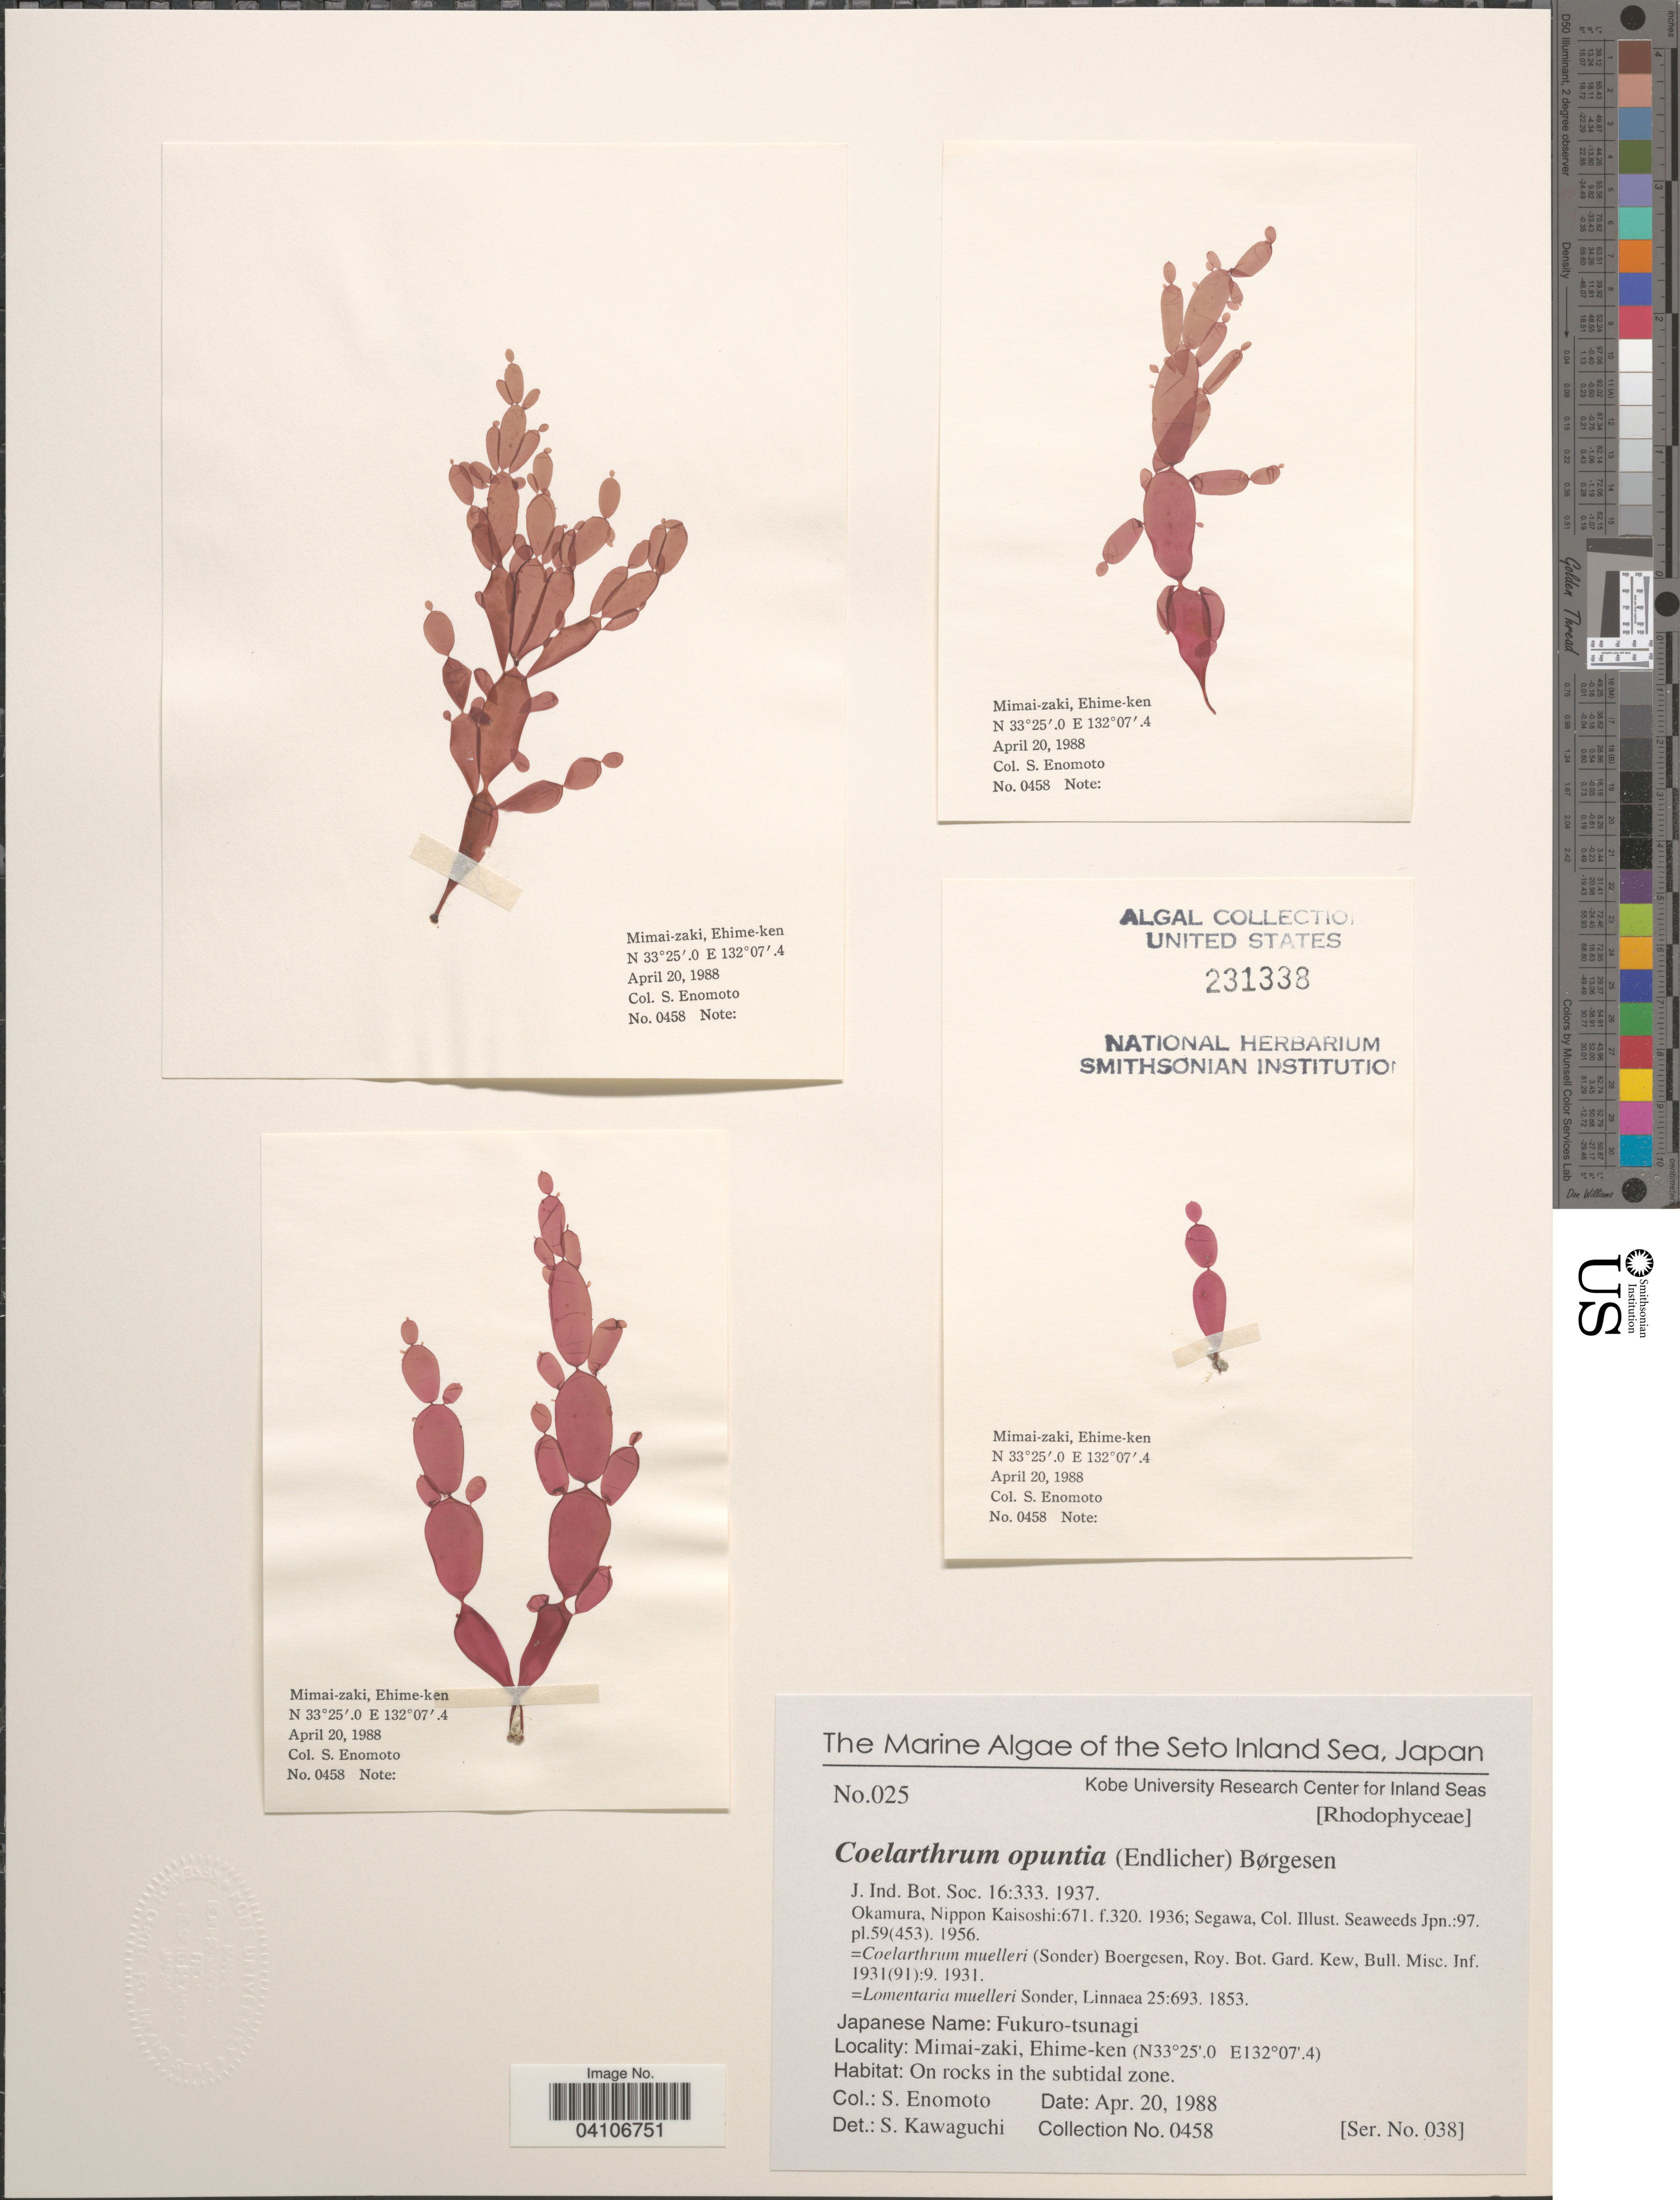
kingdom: Plantae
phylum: Rhodophyta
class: Florideophyceae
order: Rhodymeniales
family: Rhodymeniaceae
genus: Coelarthrum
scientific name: Coelarthrum opuntia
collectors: S. Enomoto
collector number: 0458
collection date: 1988-04-20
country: Japan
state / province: Ehime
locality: The Seto Inland Sea. Mimai-zaki, Ehima-ken. On rocks in the subtidal zone.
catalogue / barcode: US 231338